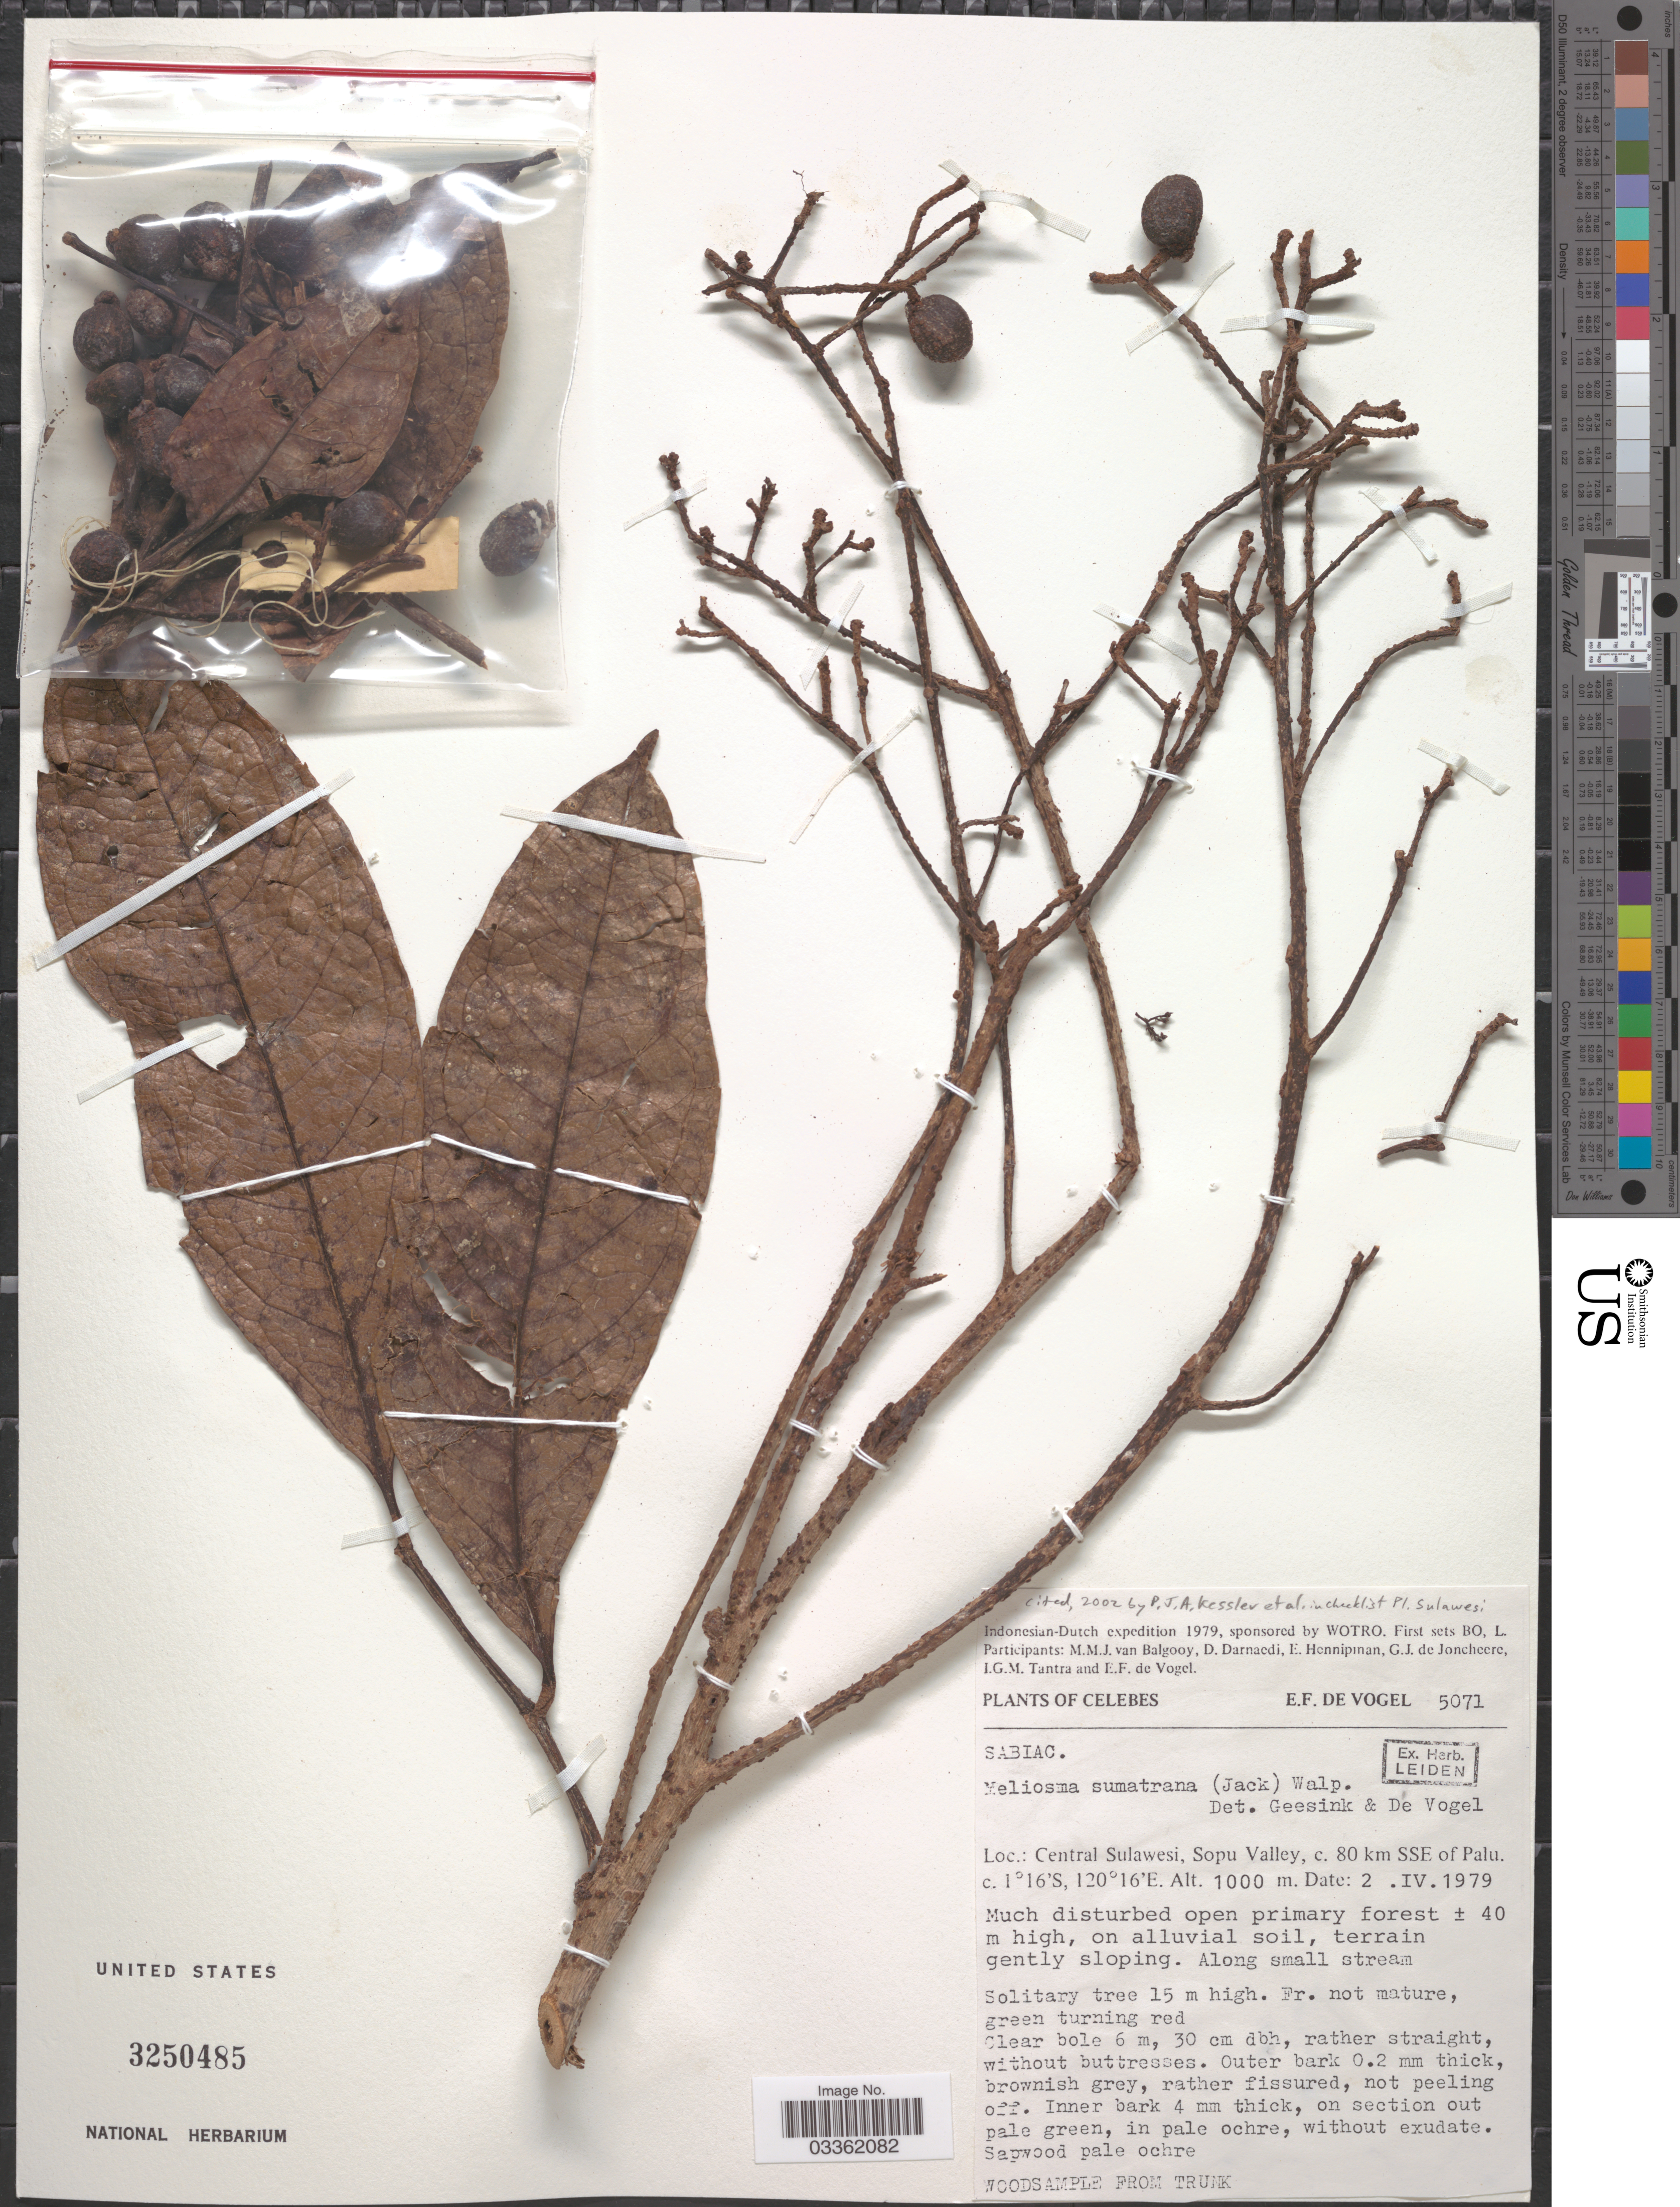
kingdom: Plantae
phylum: Tracheophyta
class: Magnoliopsida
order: Proteales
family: Sabiaceae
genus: Meliosma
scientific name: Meliosma sumatrana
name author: (Jack) Walp.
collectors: E. F. de Vogel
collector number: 5071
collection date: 1979-04-02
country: Indonesia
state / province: Sulawesi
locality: Celebes. Central Sulawesi, Sopu Valley, c. 80 km SSE of Palu.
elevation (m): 1000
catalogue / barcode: US 3250485